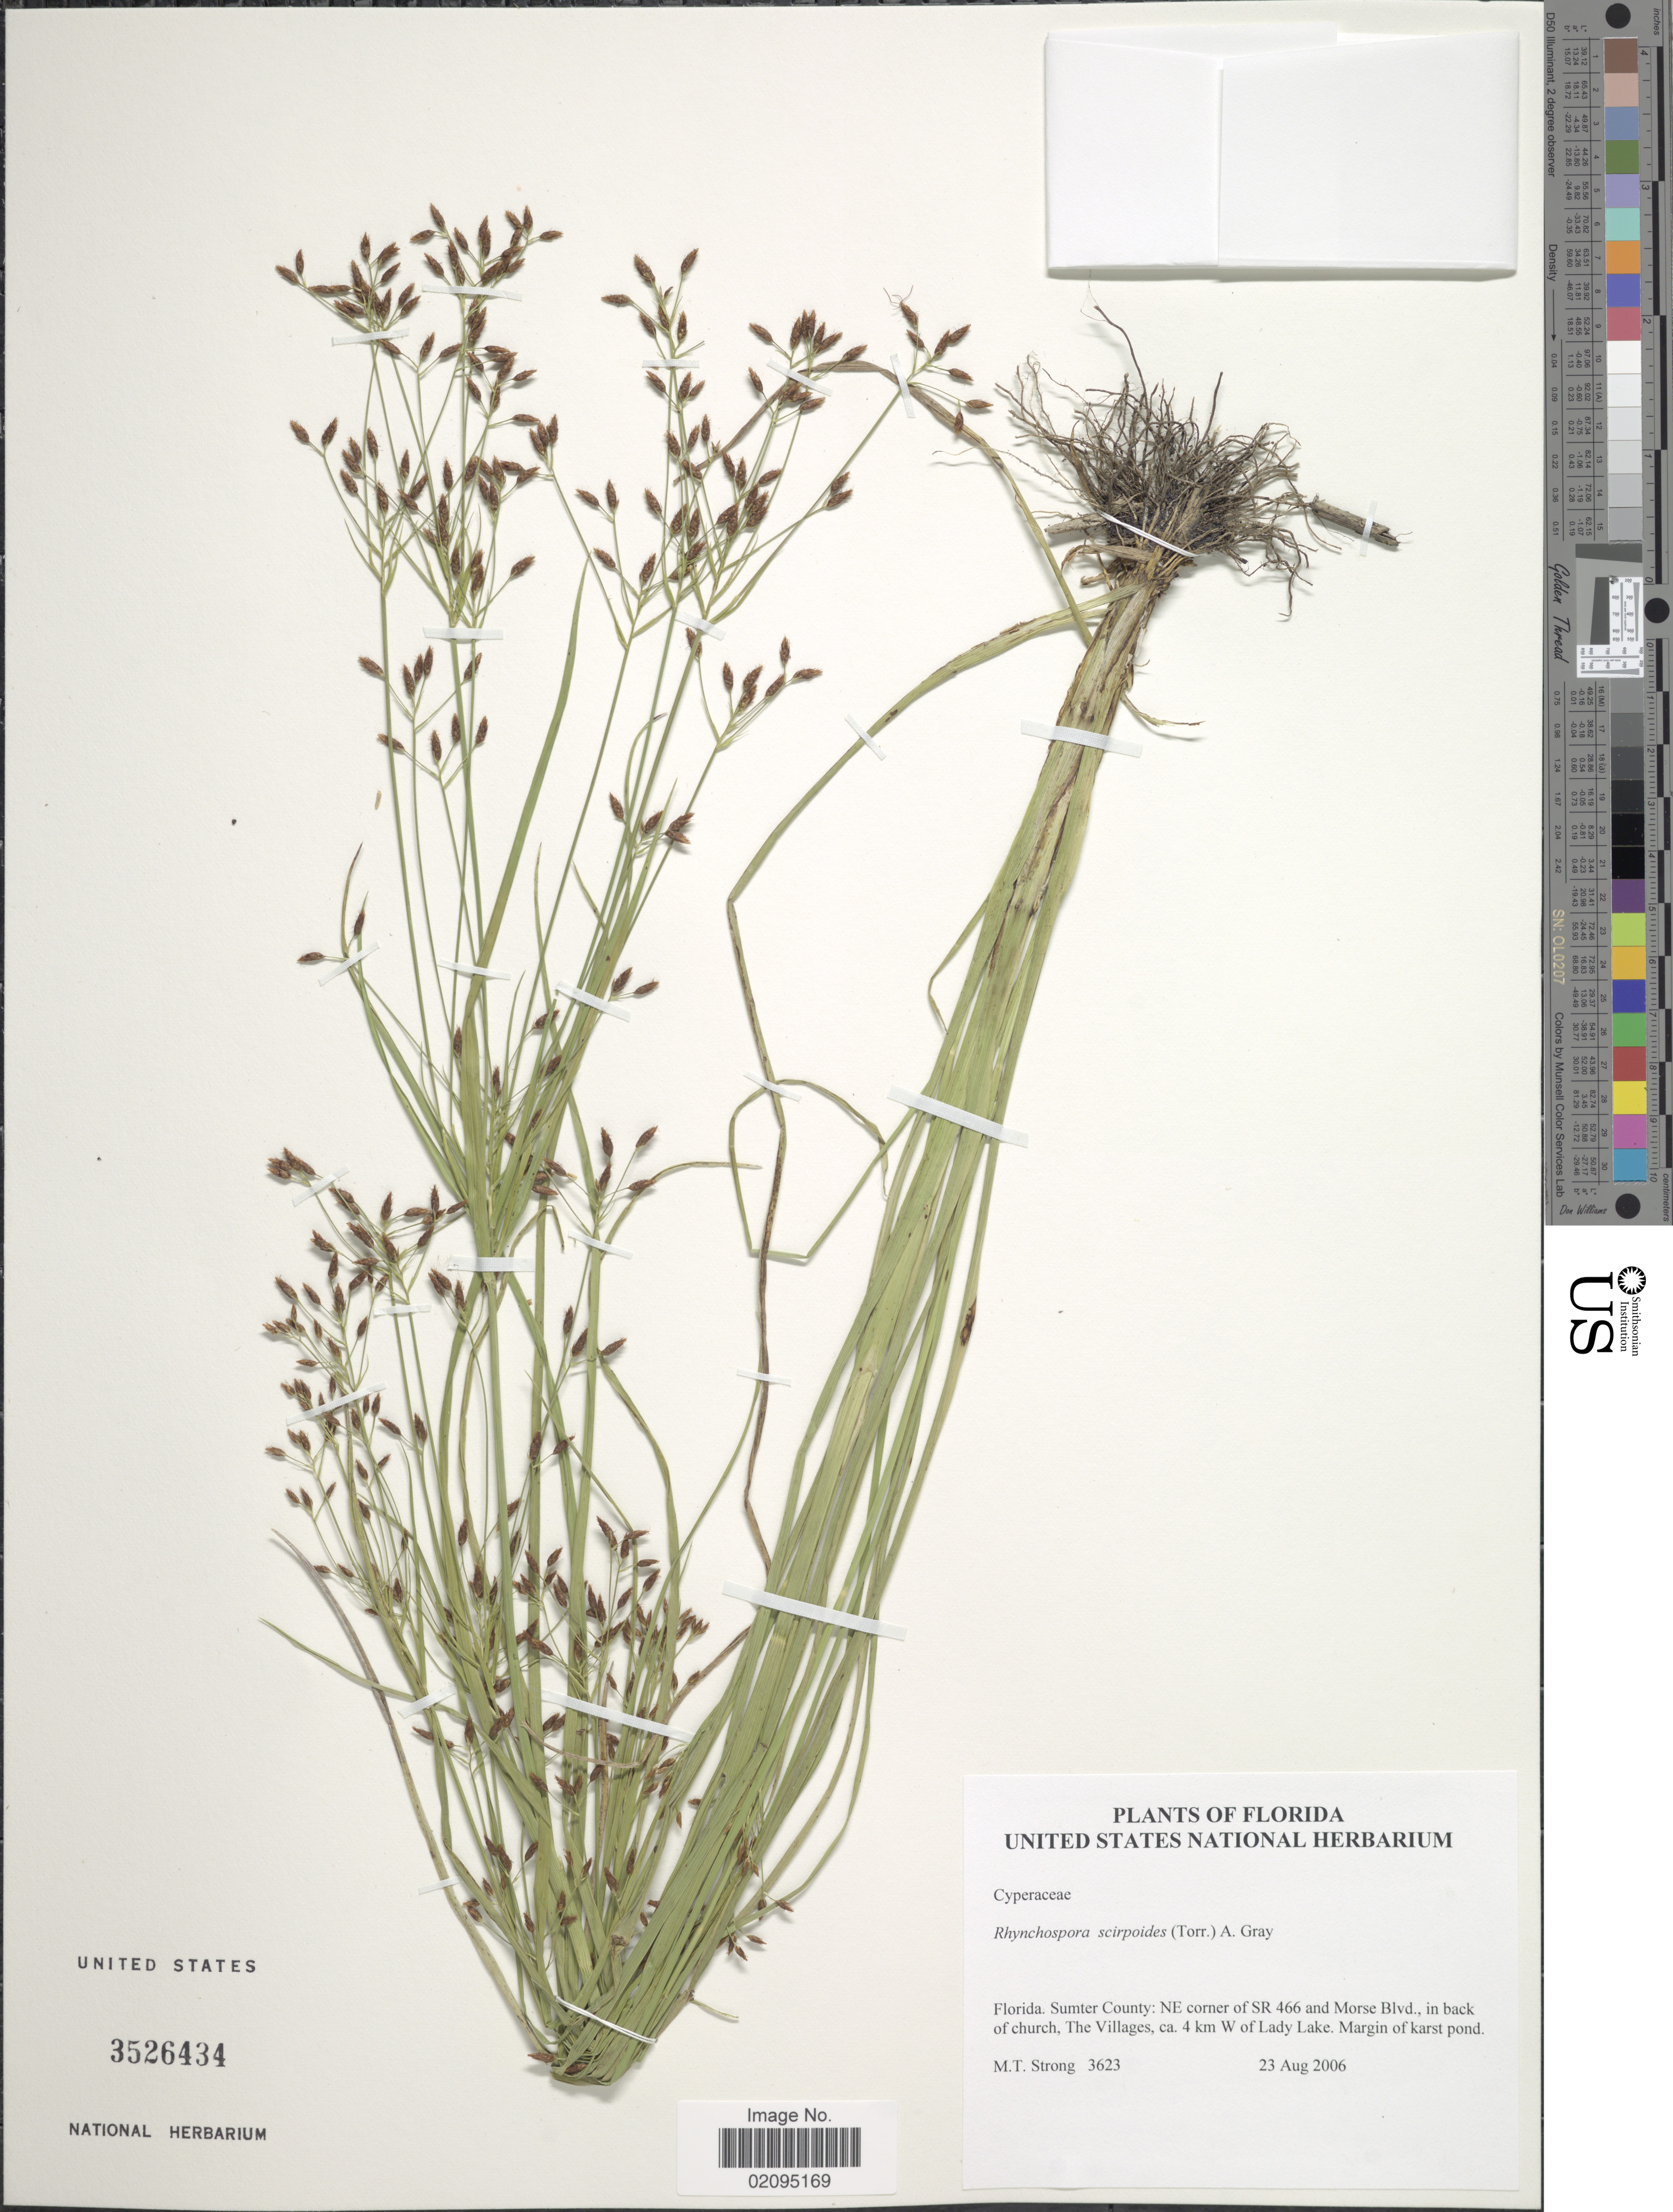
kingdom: Plantae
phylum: Tracheophyta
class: Liliopsida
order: Poales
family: Cyperaceae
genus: Rhynchospora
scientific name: Rhynchospora scirpoides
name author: (Torr.) Griseb.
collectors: M. T. Strong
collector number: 3623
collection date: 2006-08-23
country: United States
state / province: Florida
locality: Sumter County: NE corner of SR 466 and Morse Blvd., in back of church. The Villages ca. 4 km W of Lady Lake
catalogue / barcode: US 3526434